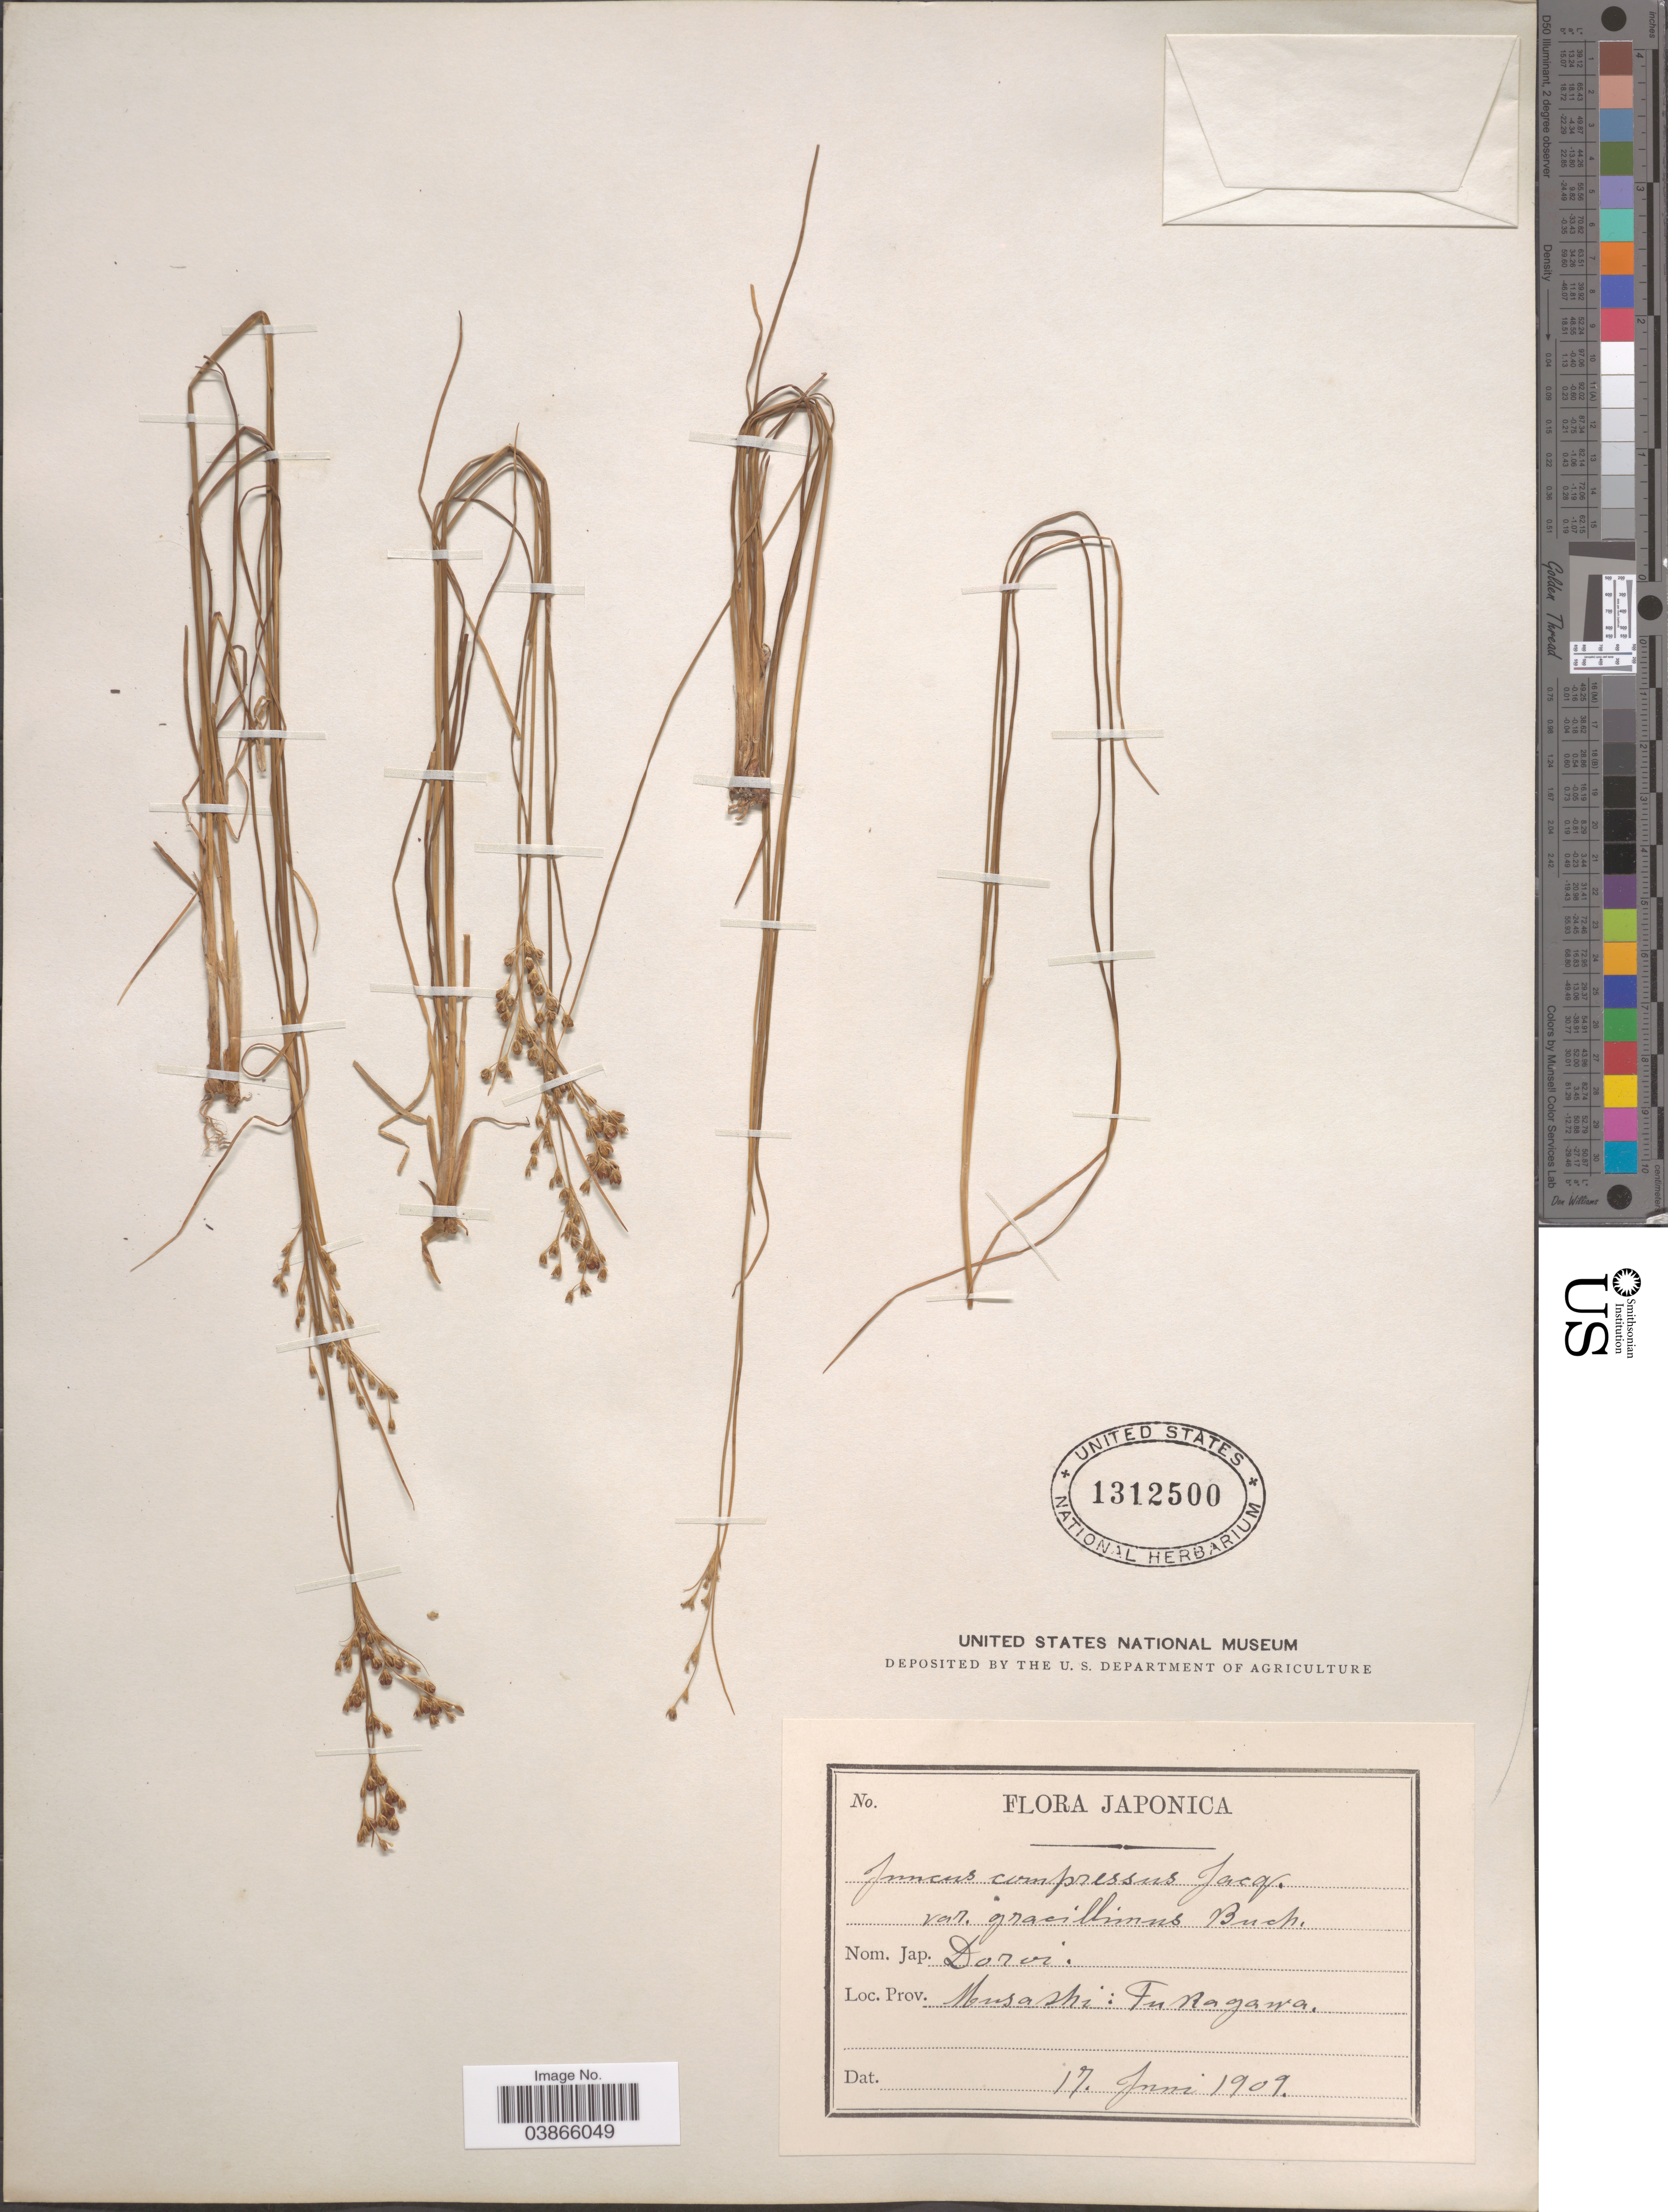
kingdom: Plantae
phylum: Tracheophyta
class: Liliopsida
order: Poales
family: Juncaceae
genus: Juncus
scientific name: Juncus compressus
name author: Jacq.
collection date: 1909-06-17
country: Japan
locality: Musashi: Furagawa.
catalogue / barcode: US 1312500